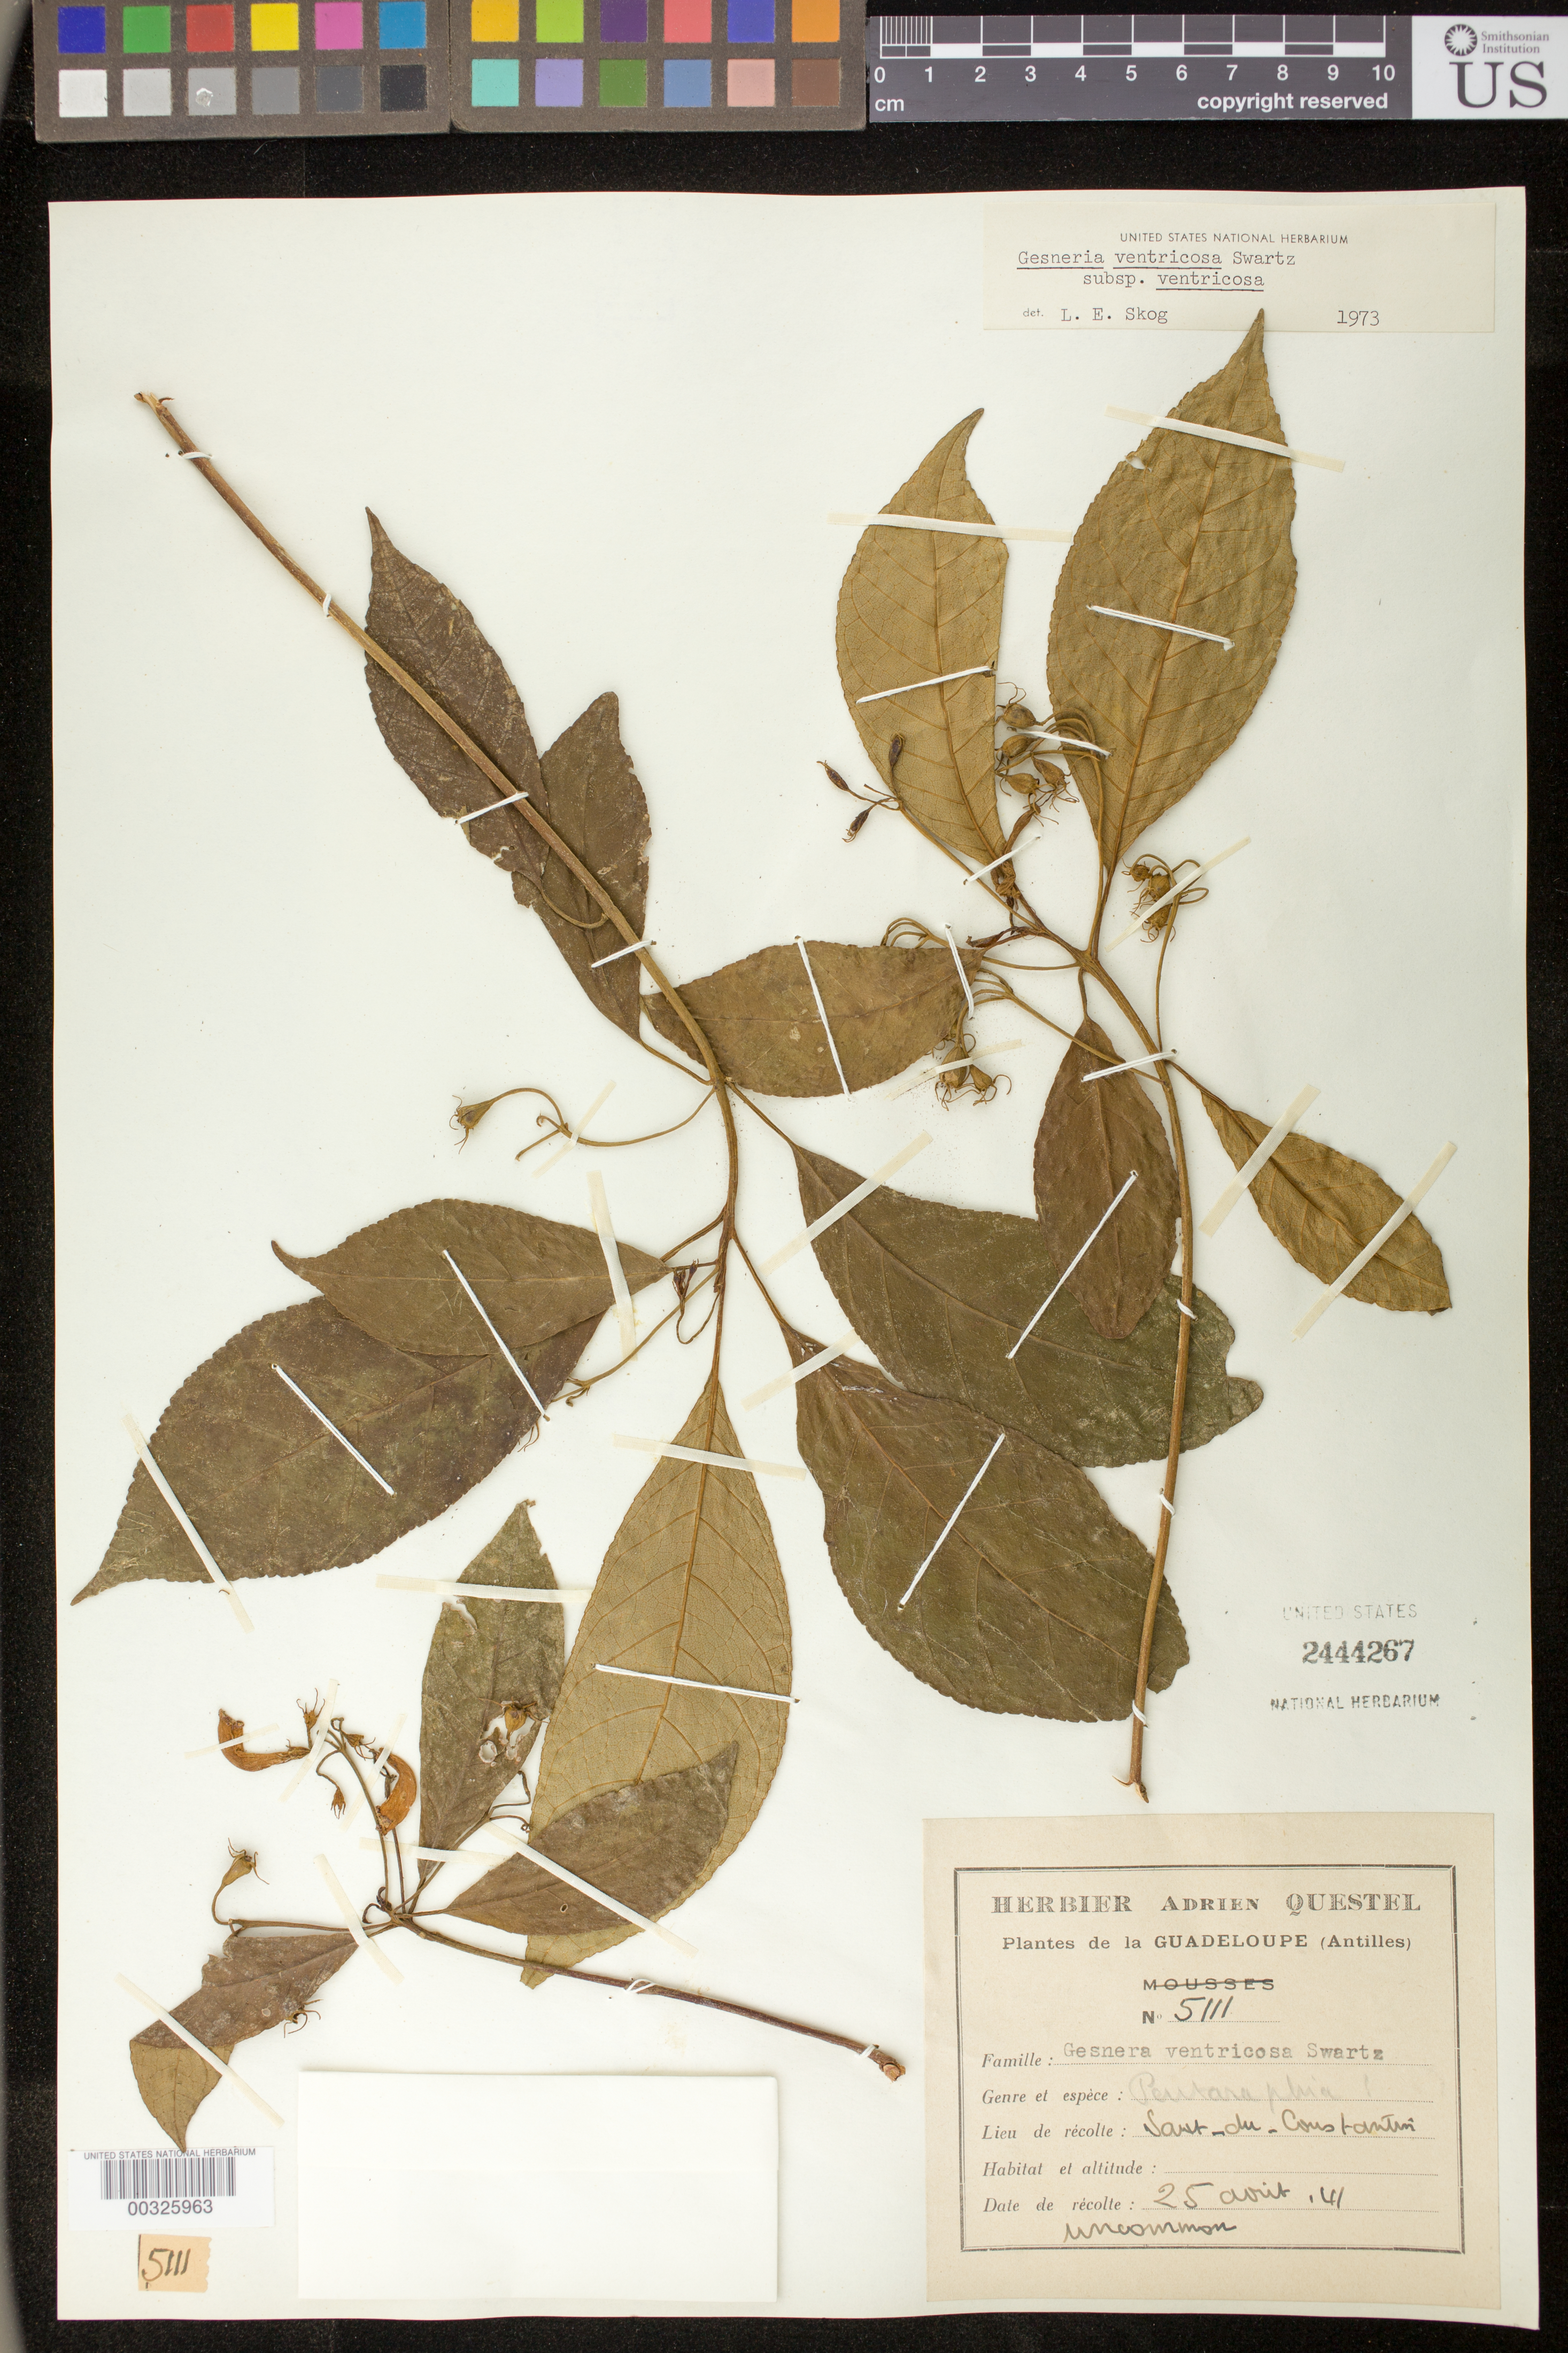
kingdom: Plantae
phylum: Tracheophyta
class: Magnoliopsida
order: Lamiales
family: Gesneriaceae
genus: Gesneria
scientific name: Gesneria ventricosa subsp. ventricosa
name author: Sw.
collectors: A. Questel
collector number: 5111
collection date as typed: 25 Apr 1941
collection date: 1941-04-25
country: Guadeloupe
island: Basse Terre [Guadeloupe]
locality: Saut-du-Constantin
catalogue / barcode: US 2444267